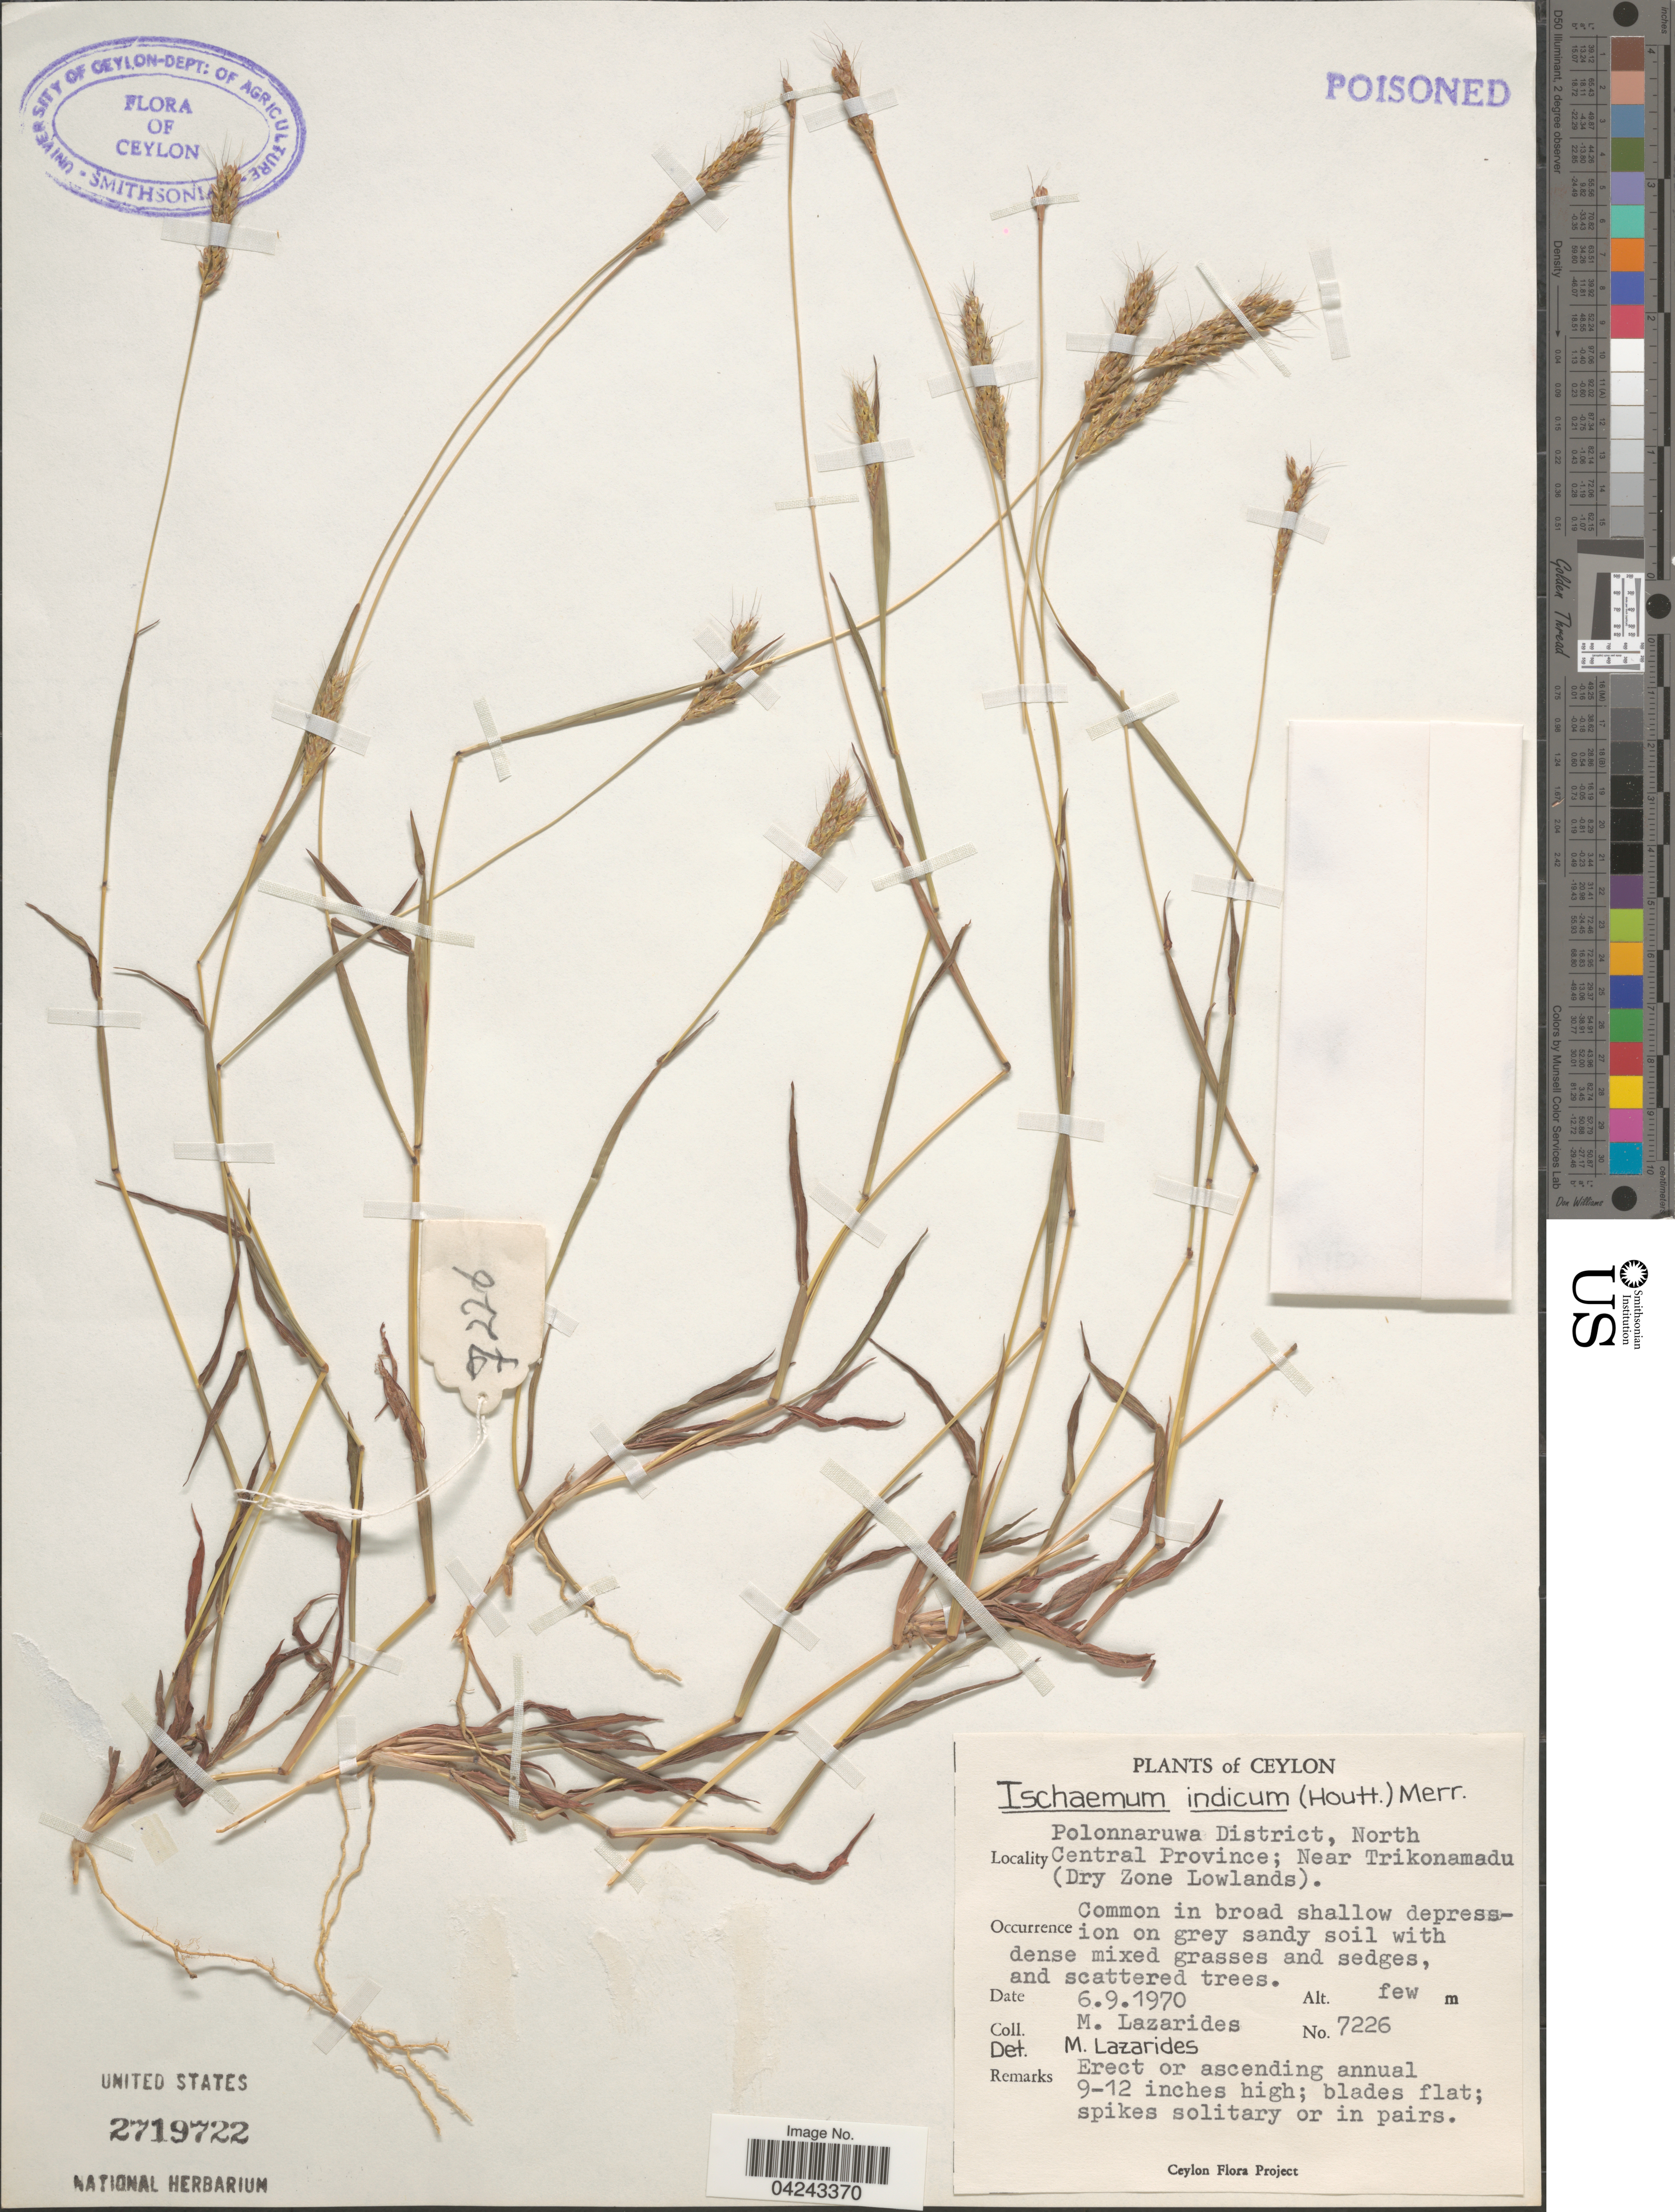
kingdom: Plantae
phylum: Tracheophyta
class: Liliopsida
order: Poales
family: Poaceae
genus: Ischaemum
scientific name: Ischaemum ciliare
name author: Retz.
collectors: M. Lazarides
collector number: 7226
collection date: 1970-09-06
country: Sri Lanka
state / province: North Central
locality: Ceylon. Polonnaruwa District; Near Trikonamadu (Dry Zone Lowlands).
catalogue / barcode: US 2719722